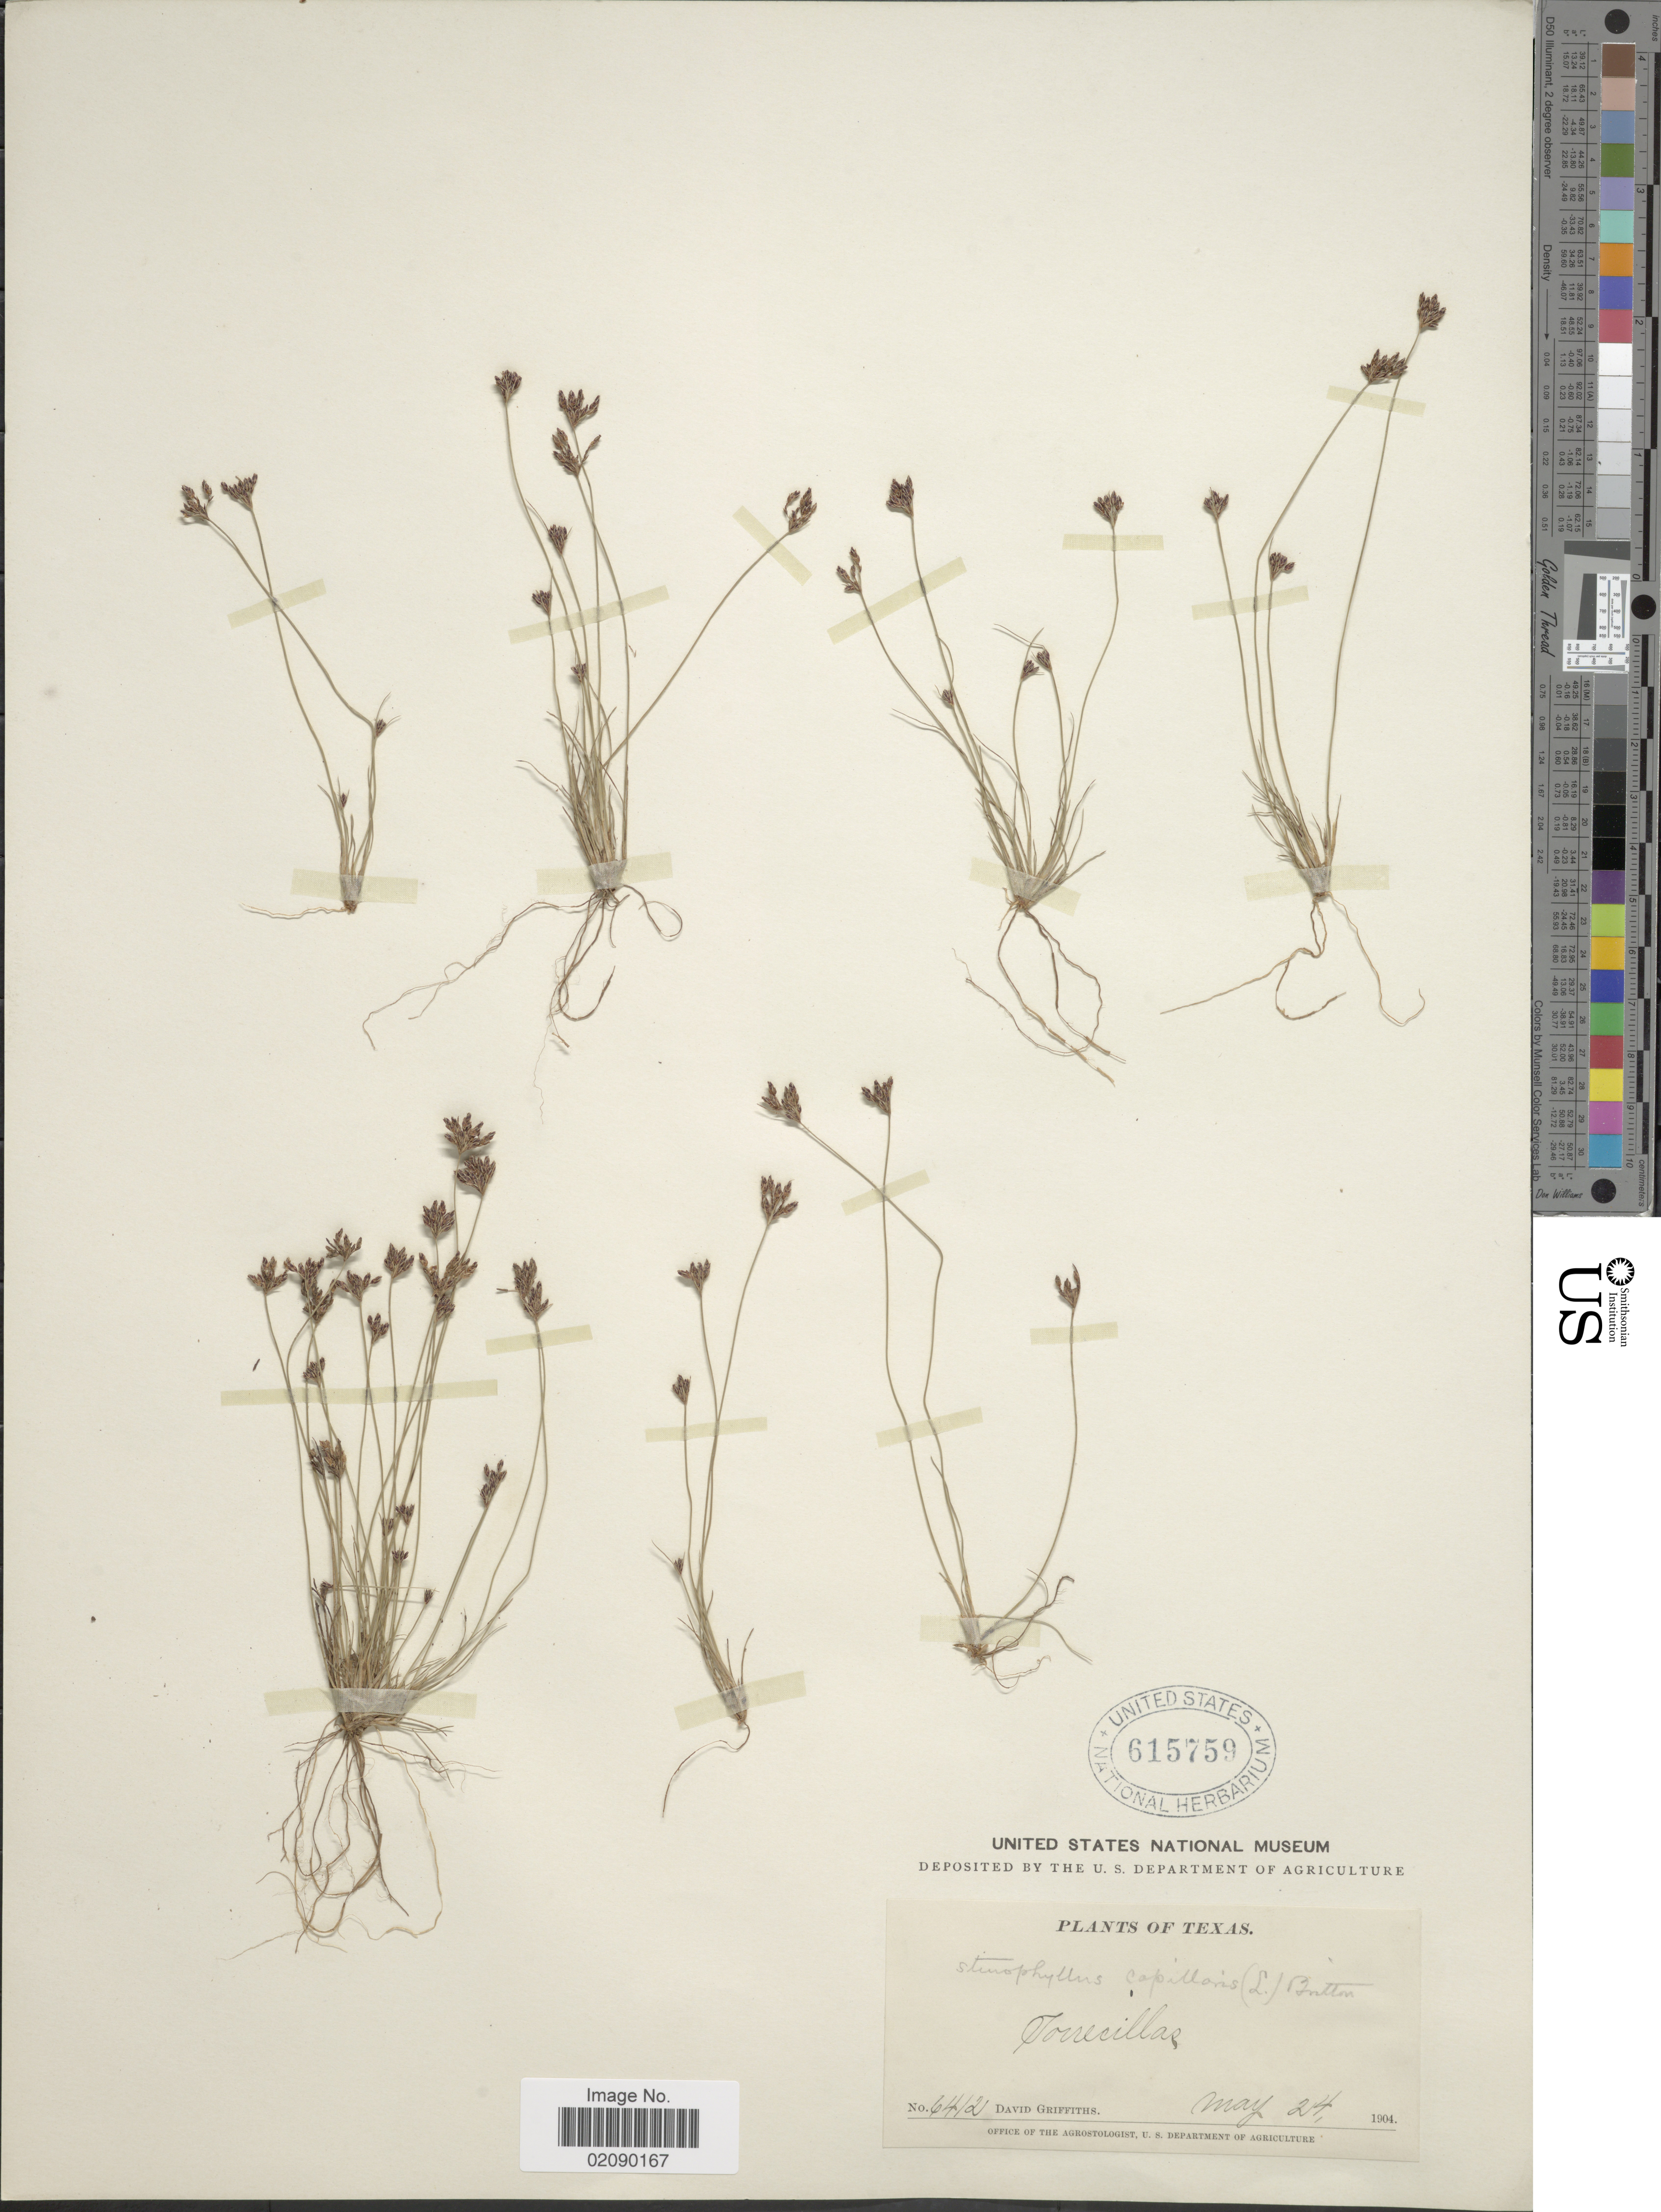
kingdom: Plantae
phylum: Tracheophyta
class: Liliopsida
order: Poales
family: Cyperaceae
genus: Bulbostylis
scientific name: Bulbostylis capillaris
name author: (L.) Kunth ex C.B. Clarke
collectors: D. Griffiths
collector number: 6412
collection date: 1904-05-24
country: United States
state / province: Texas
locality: Torrecillas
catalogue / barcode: US 615759